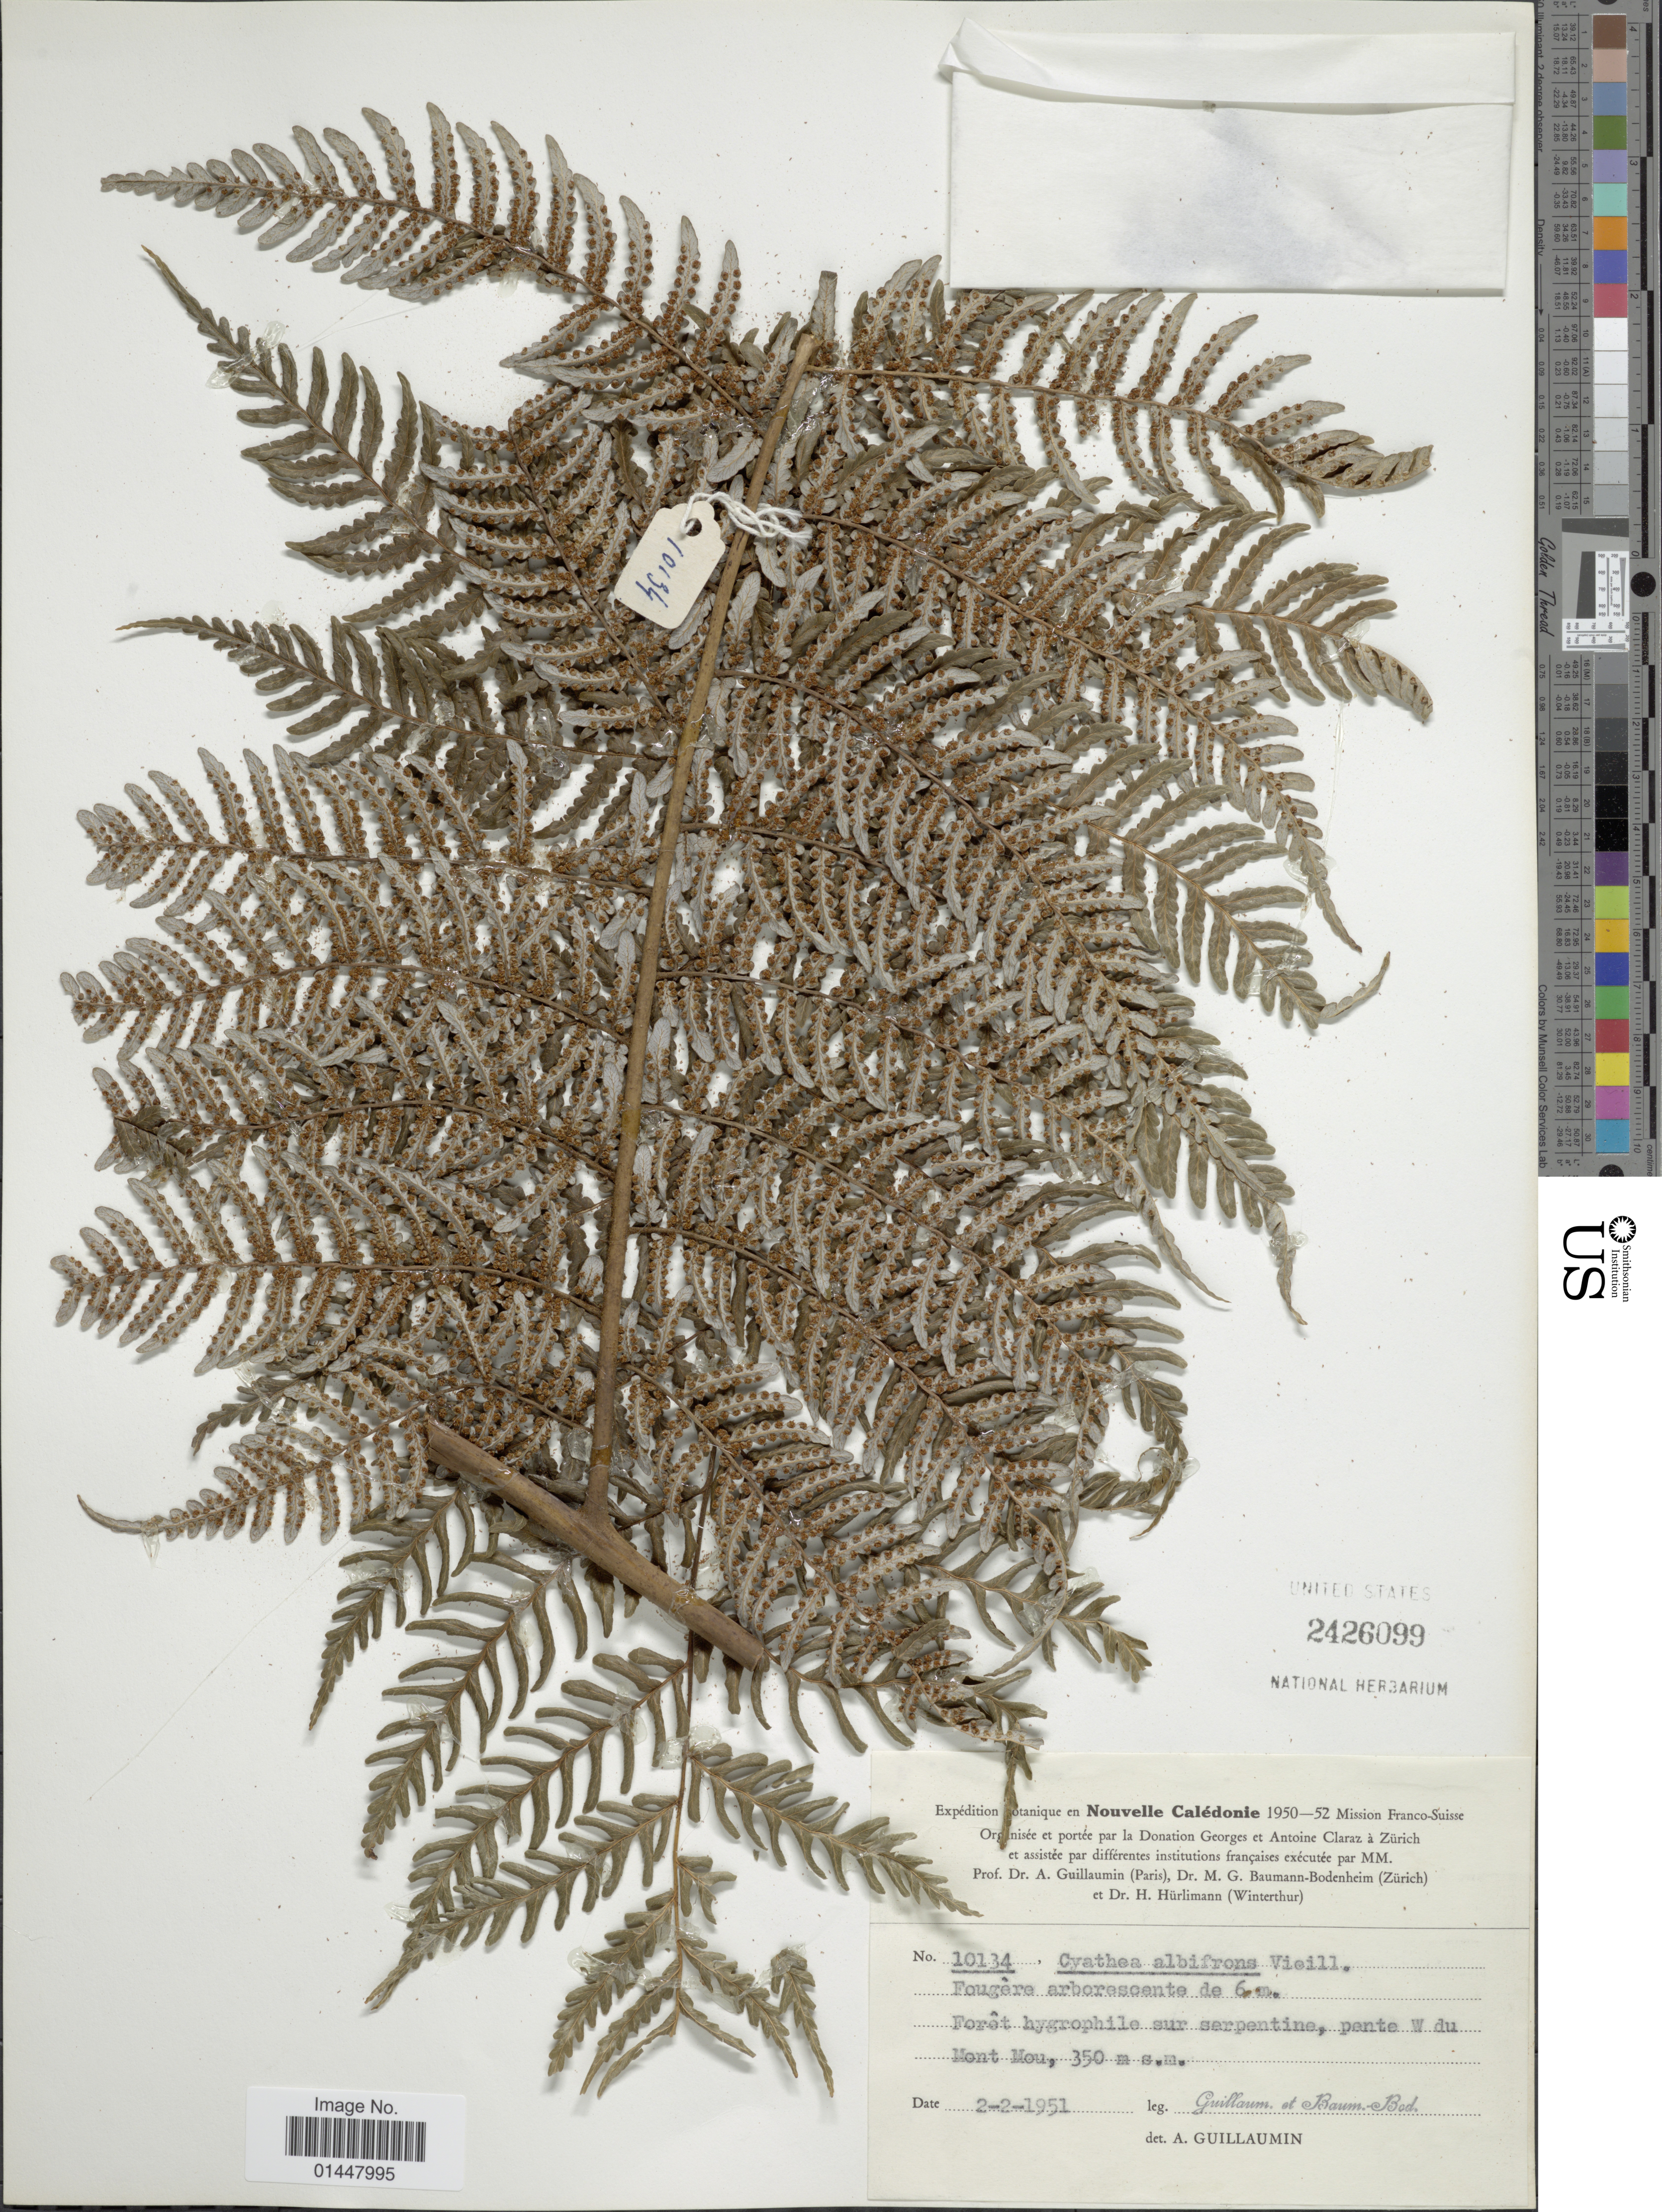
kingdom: Plantae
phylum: Tracheophyta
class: Polypodiopsida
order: Cyatheales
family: Cyatheaceae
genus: Sphaeropteris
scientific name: Sphaeropteris albifrons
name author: (Vieill. ex E. Fourn.) R.M. Tryon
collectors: A. Guillaumin & M. G. Baumann-Bodenheim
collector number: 10134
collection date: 1951-02-02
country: New Caledonia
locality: Foret hygrophile sur serpentine, pente W du Mont Mou,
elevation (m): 350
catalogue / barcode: US 2426099